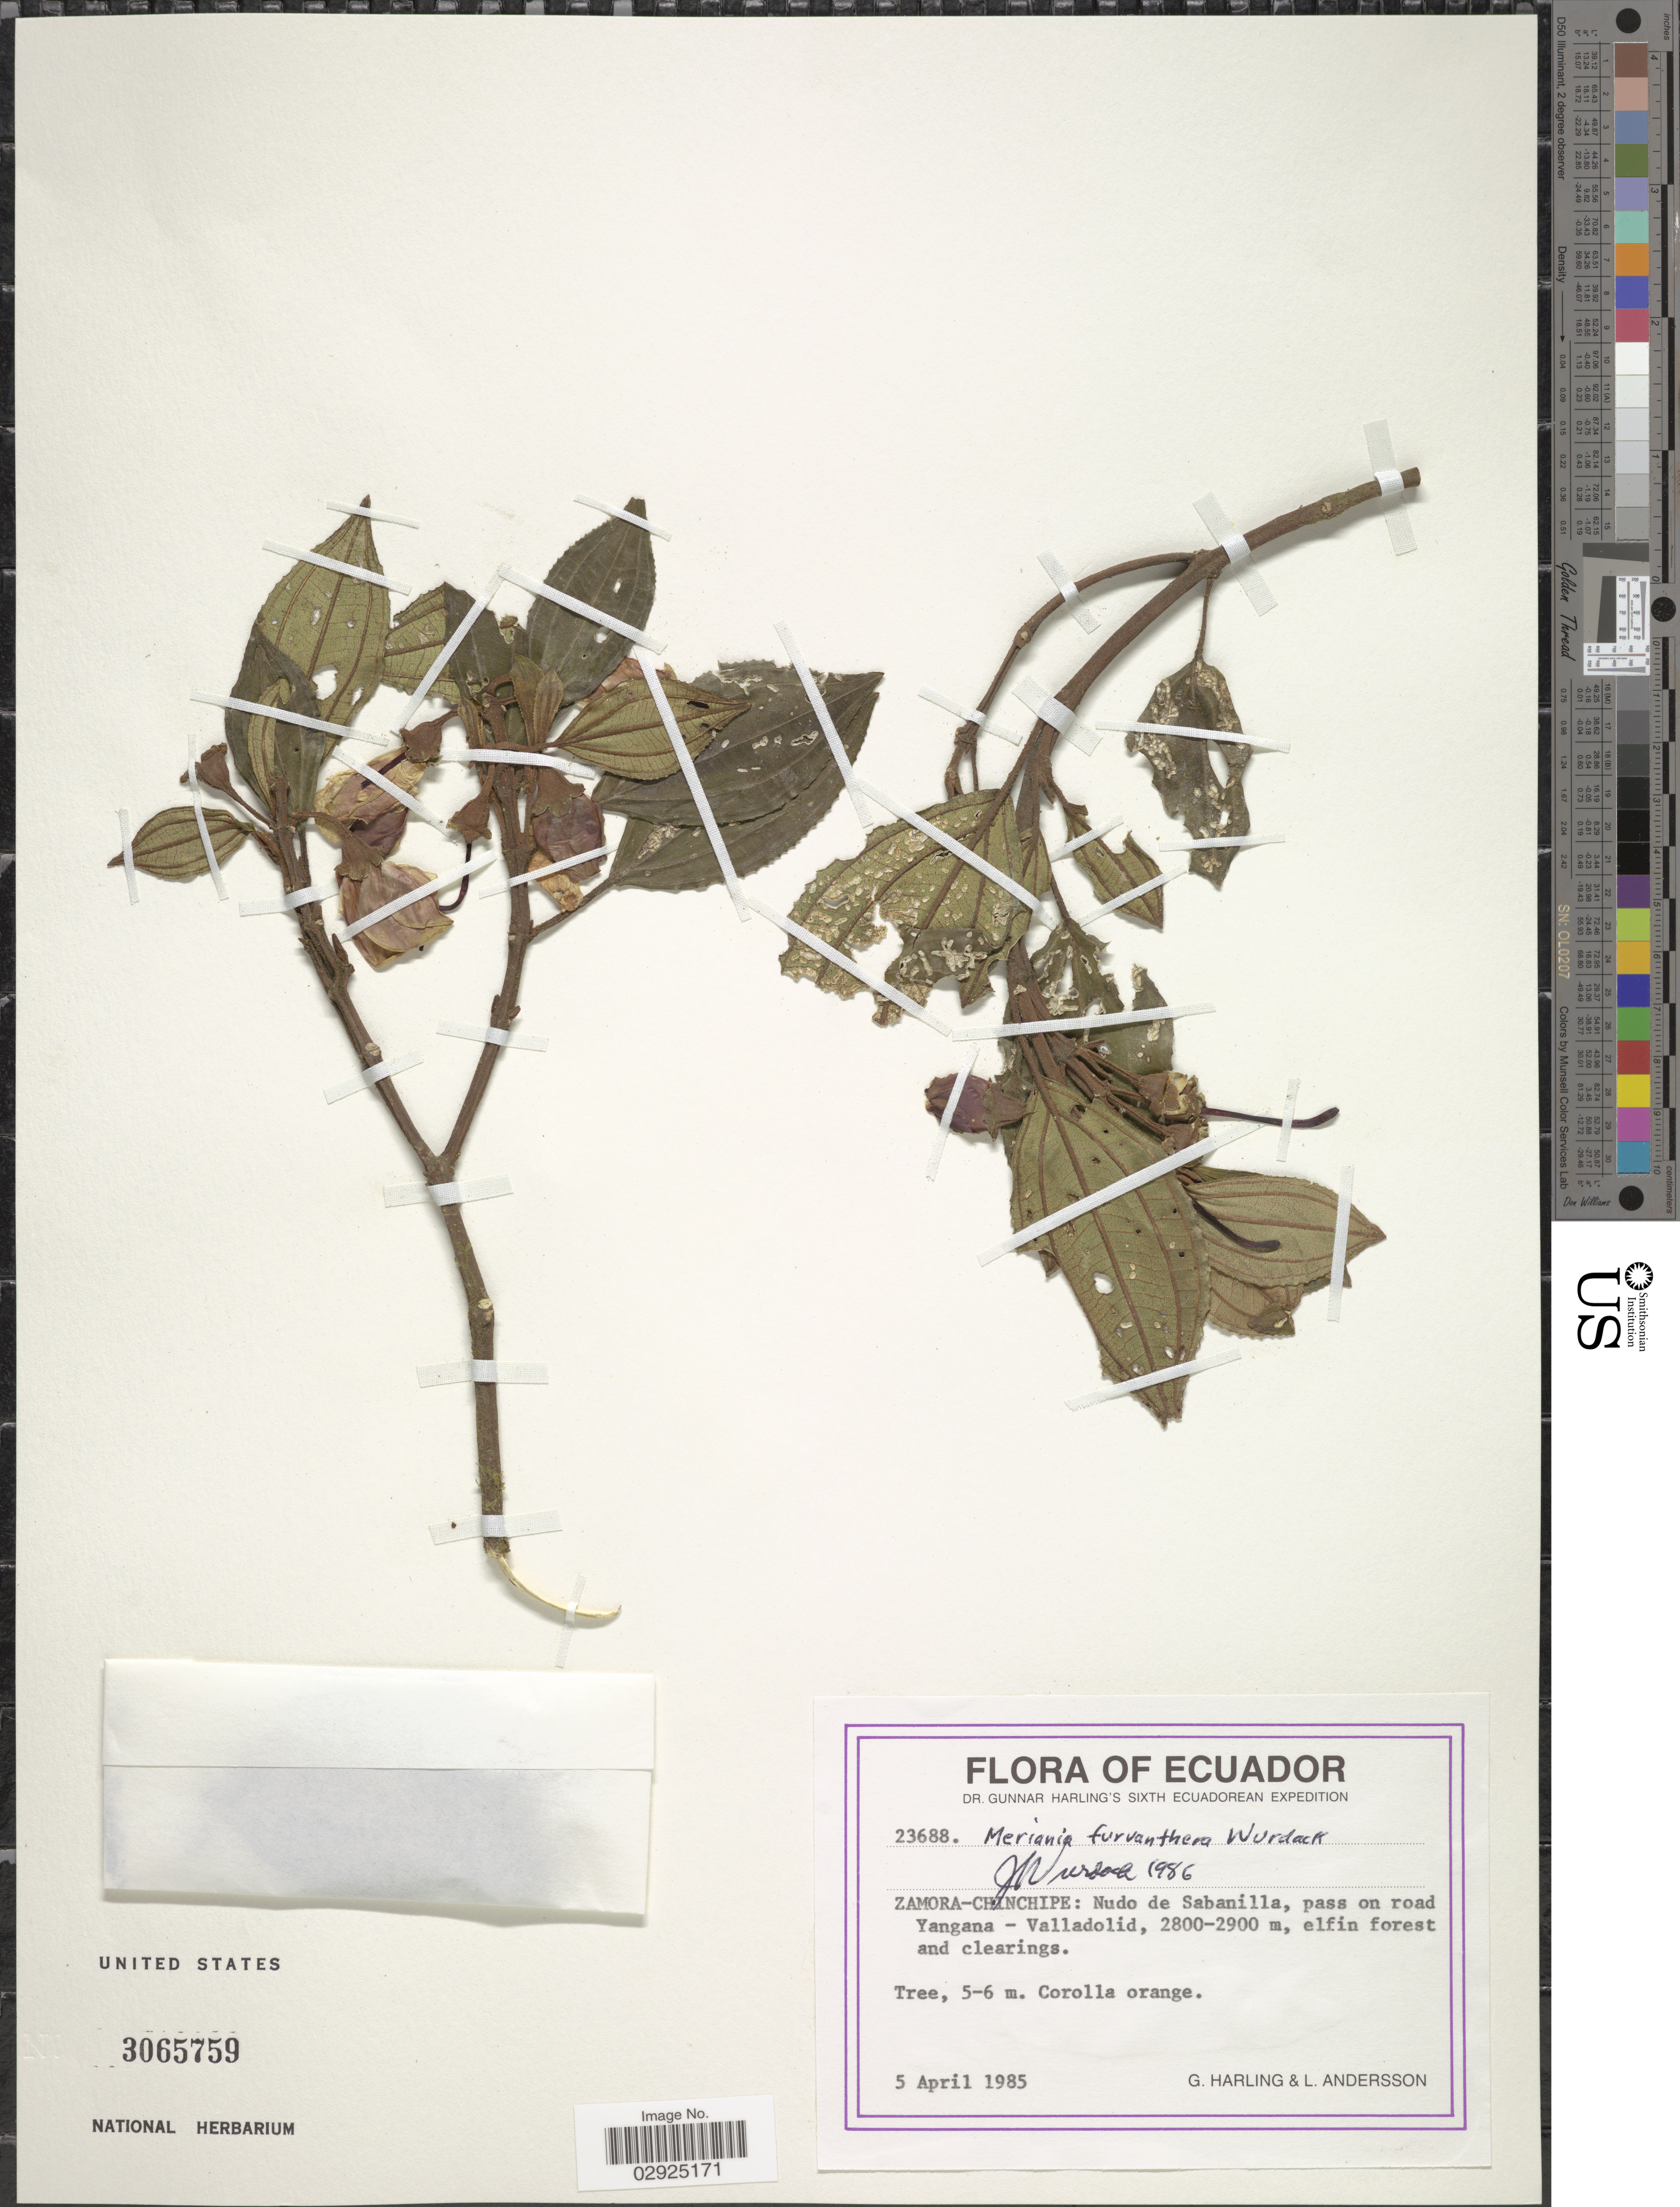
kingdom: Plantae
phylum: Tracheophyta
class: Magnoliopsida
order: Myrtales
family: Melastomataceae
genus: Meriania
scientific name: Meriania furvanthera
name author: Wurdack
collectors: G. Harling & L. Andersson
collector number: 23688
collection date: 1985-04-05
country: Ecuador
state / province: Zamora-Chinchipe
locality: Nudo de Sabanilla, pass on road Yanana-Valladolid, elfin forest and clearings.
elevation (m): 2800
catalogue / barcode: US 3065759